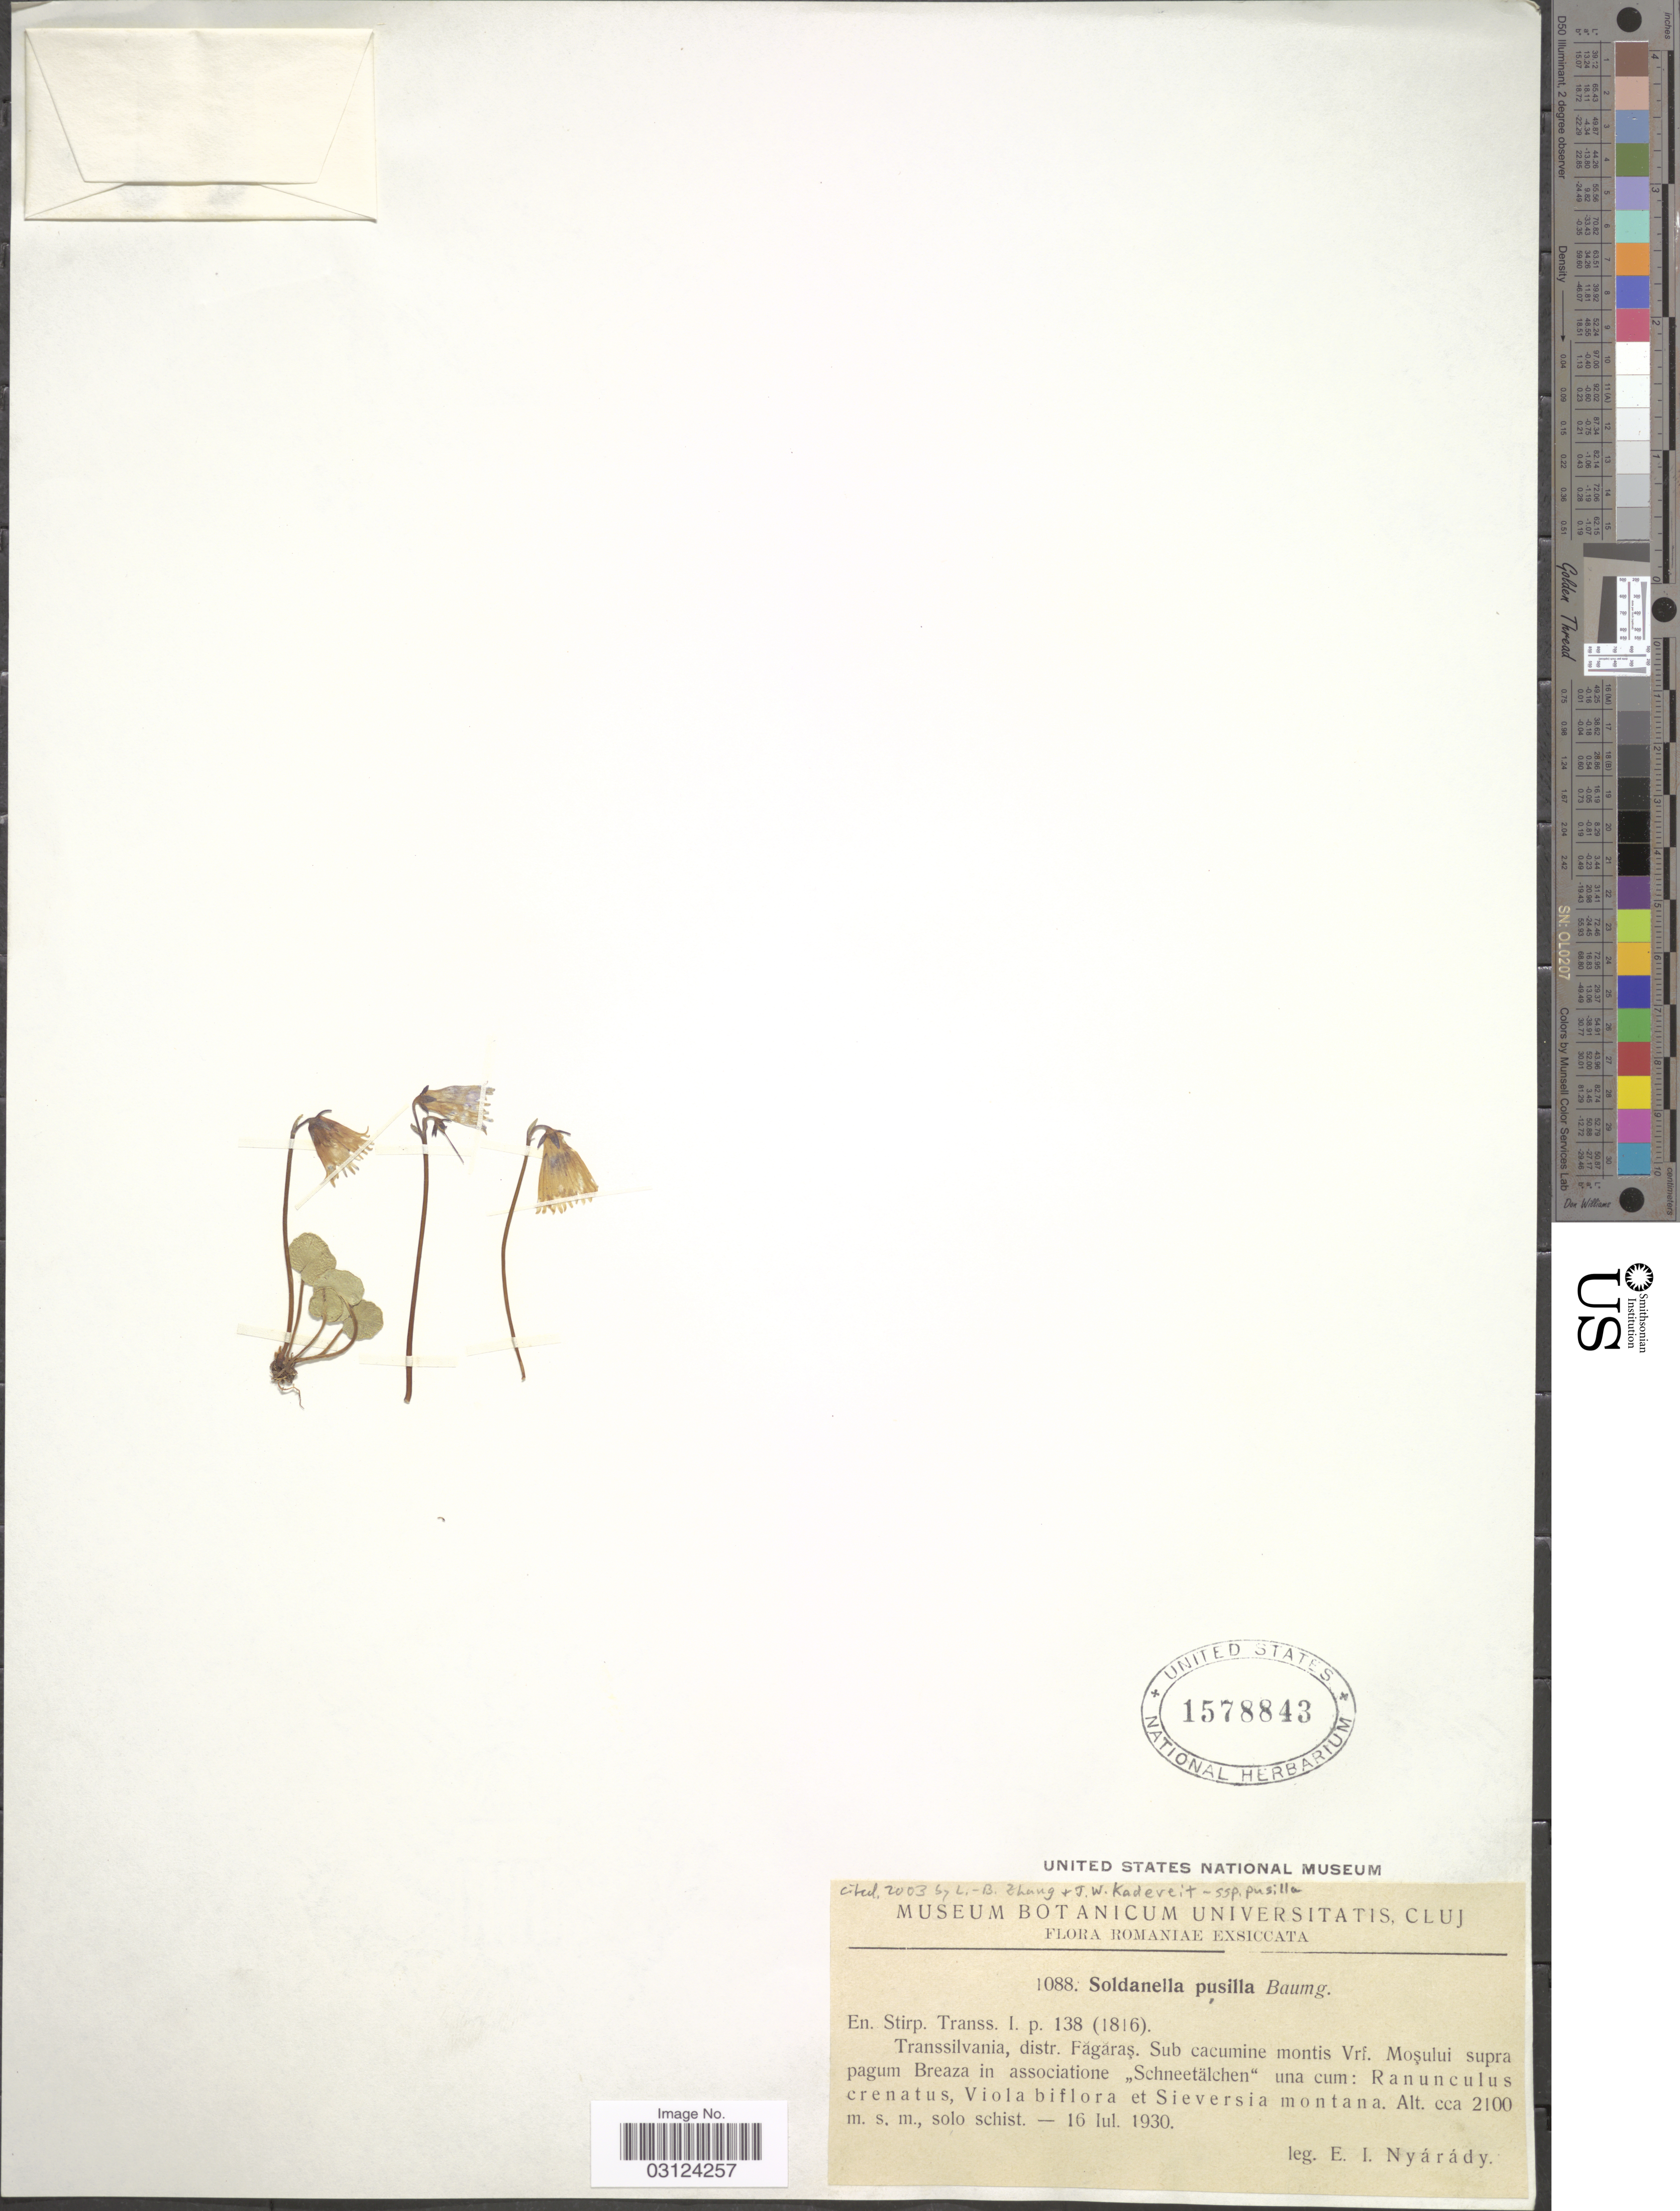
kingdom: Plantae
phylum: Tracheophyta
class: Magnoliopsida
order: Ericales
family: Primulaceae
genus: Soldanella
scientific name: Soldanella pusilla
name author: Baumg.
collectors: E. Nyárády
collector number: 1088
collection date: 1930-07-16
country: Romania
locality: Transsilvania, distr. Fagaras. Sub cacumine montis Vrf. Mosului supra pagum Breaza in associatione "Schneetälchen".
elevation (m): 2100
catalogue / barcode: US 1578843